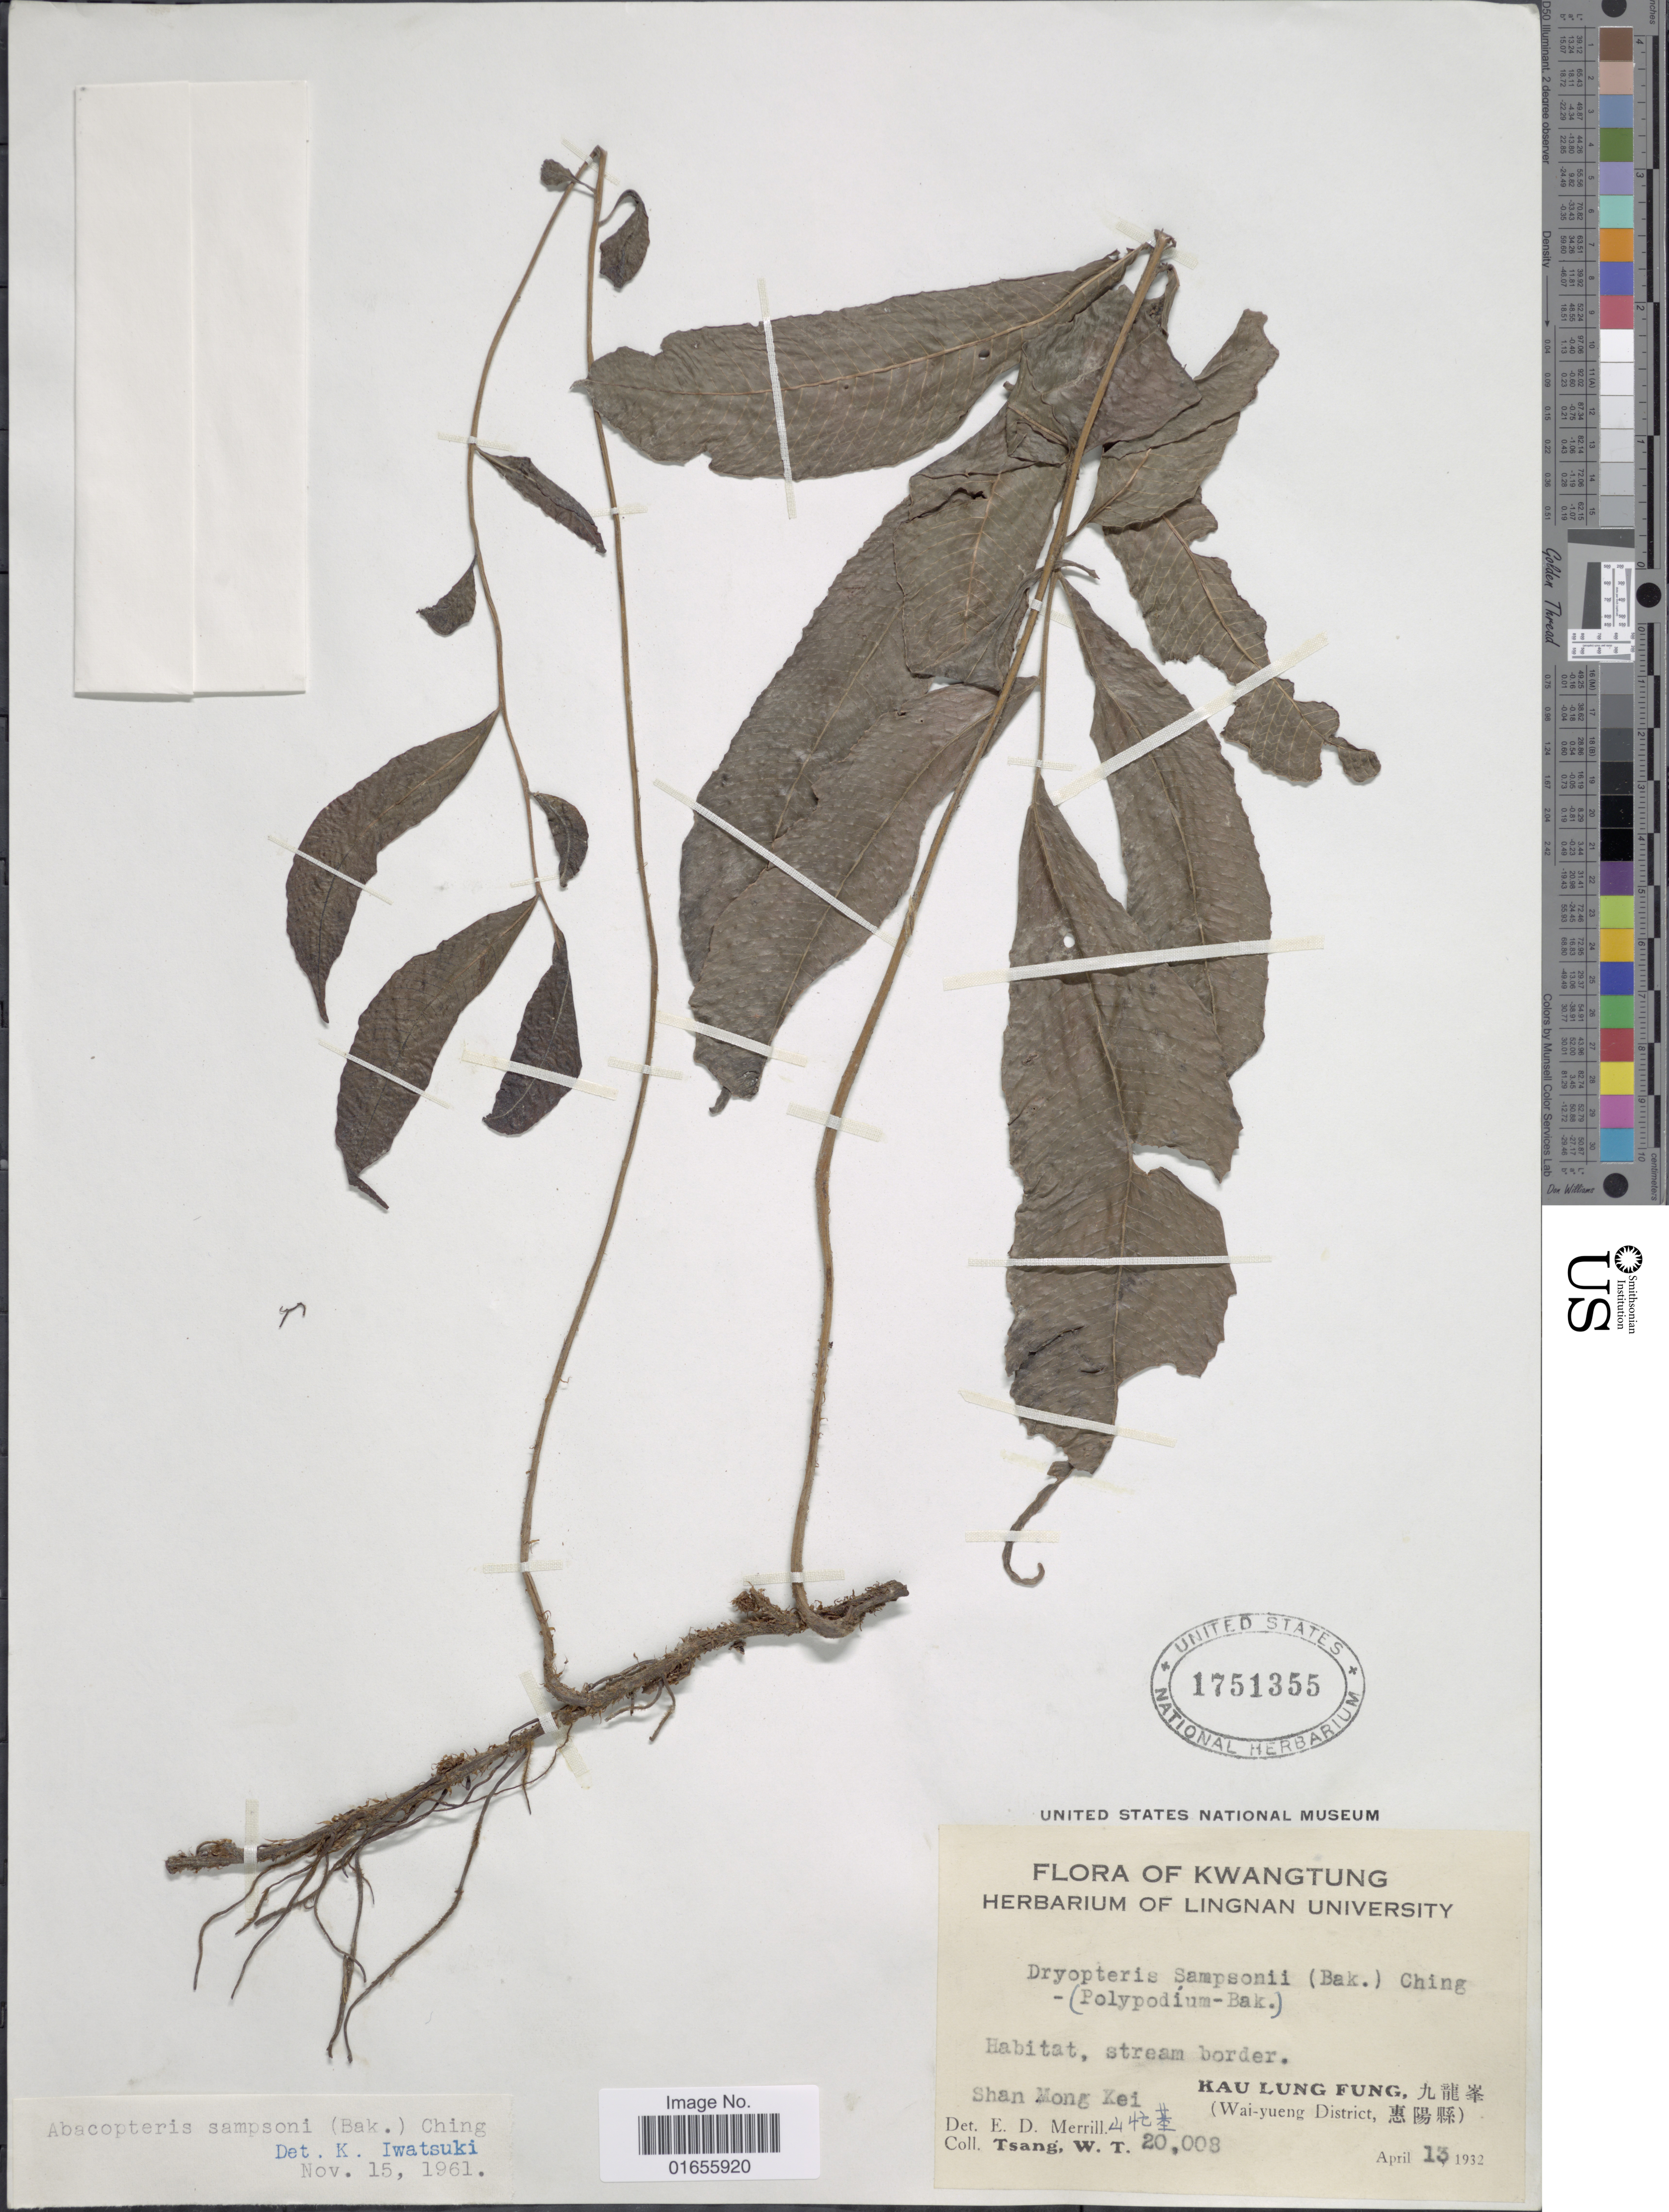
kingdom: Plantae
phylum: Tracheophyta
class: Polypodiopsida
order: Polypodiales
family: Thelypteridaceae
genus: Pronephrium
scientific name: Pronephrium megacuspe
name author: (Baker) Holttum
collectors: W. T. Tsang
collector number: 20008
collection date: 1932-04-13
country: China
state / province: Guangdong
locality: Kwangtung, Kau Lung Fung, Shan Mong Kei, (Wai - yueng District)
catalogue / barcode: US 1751355